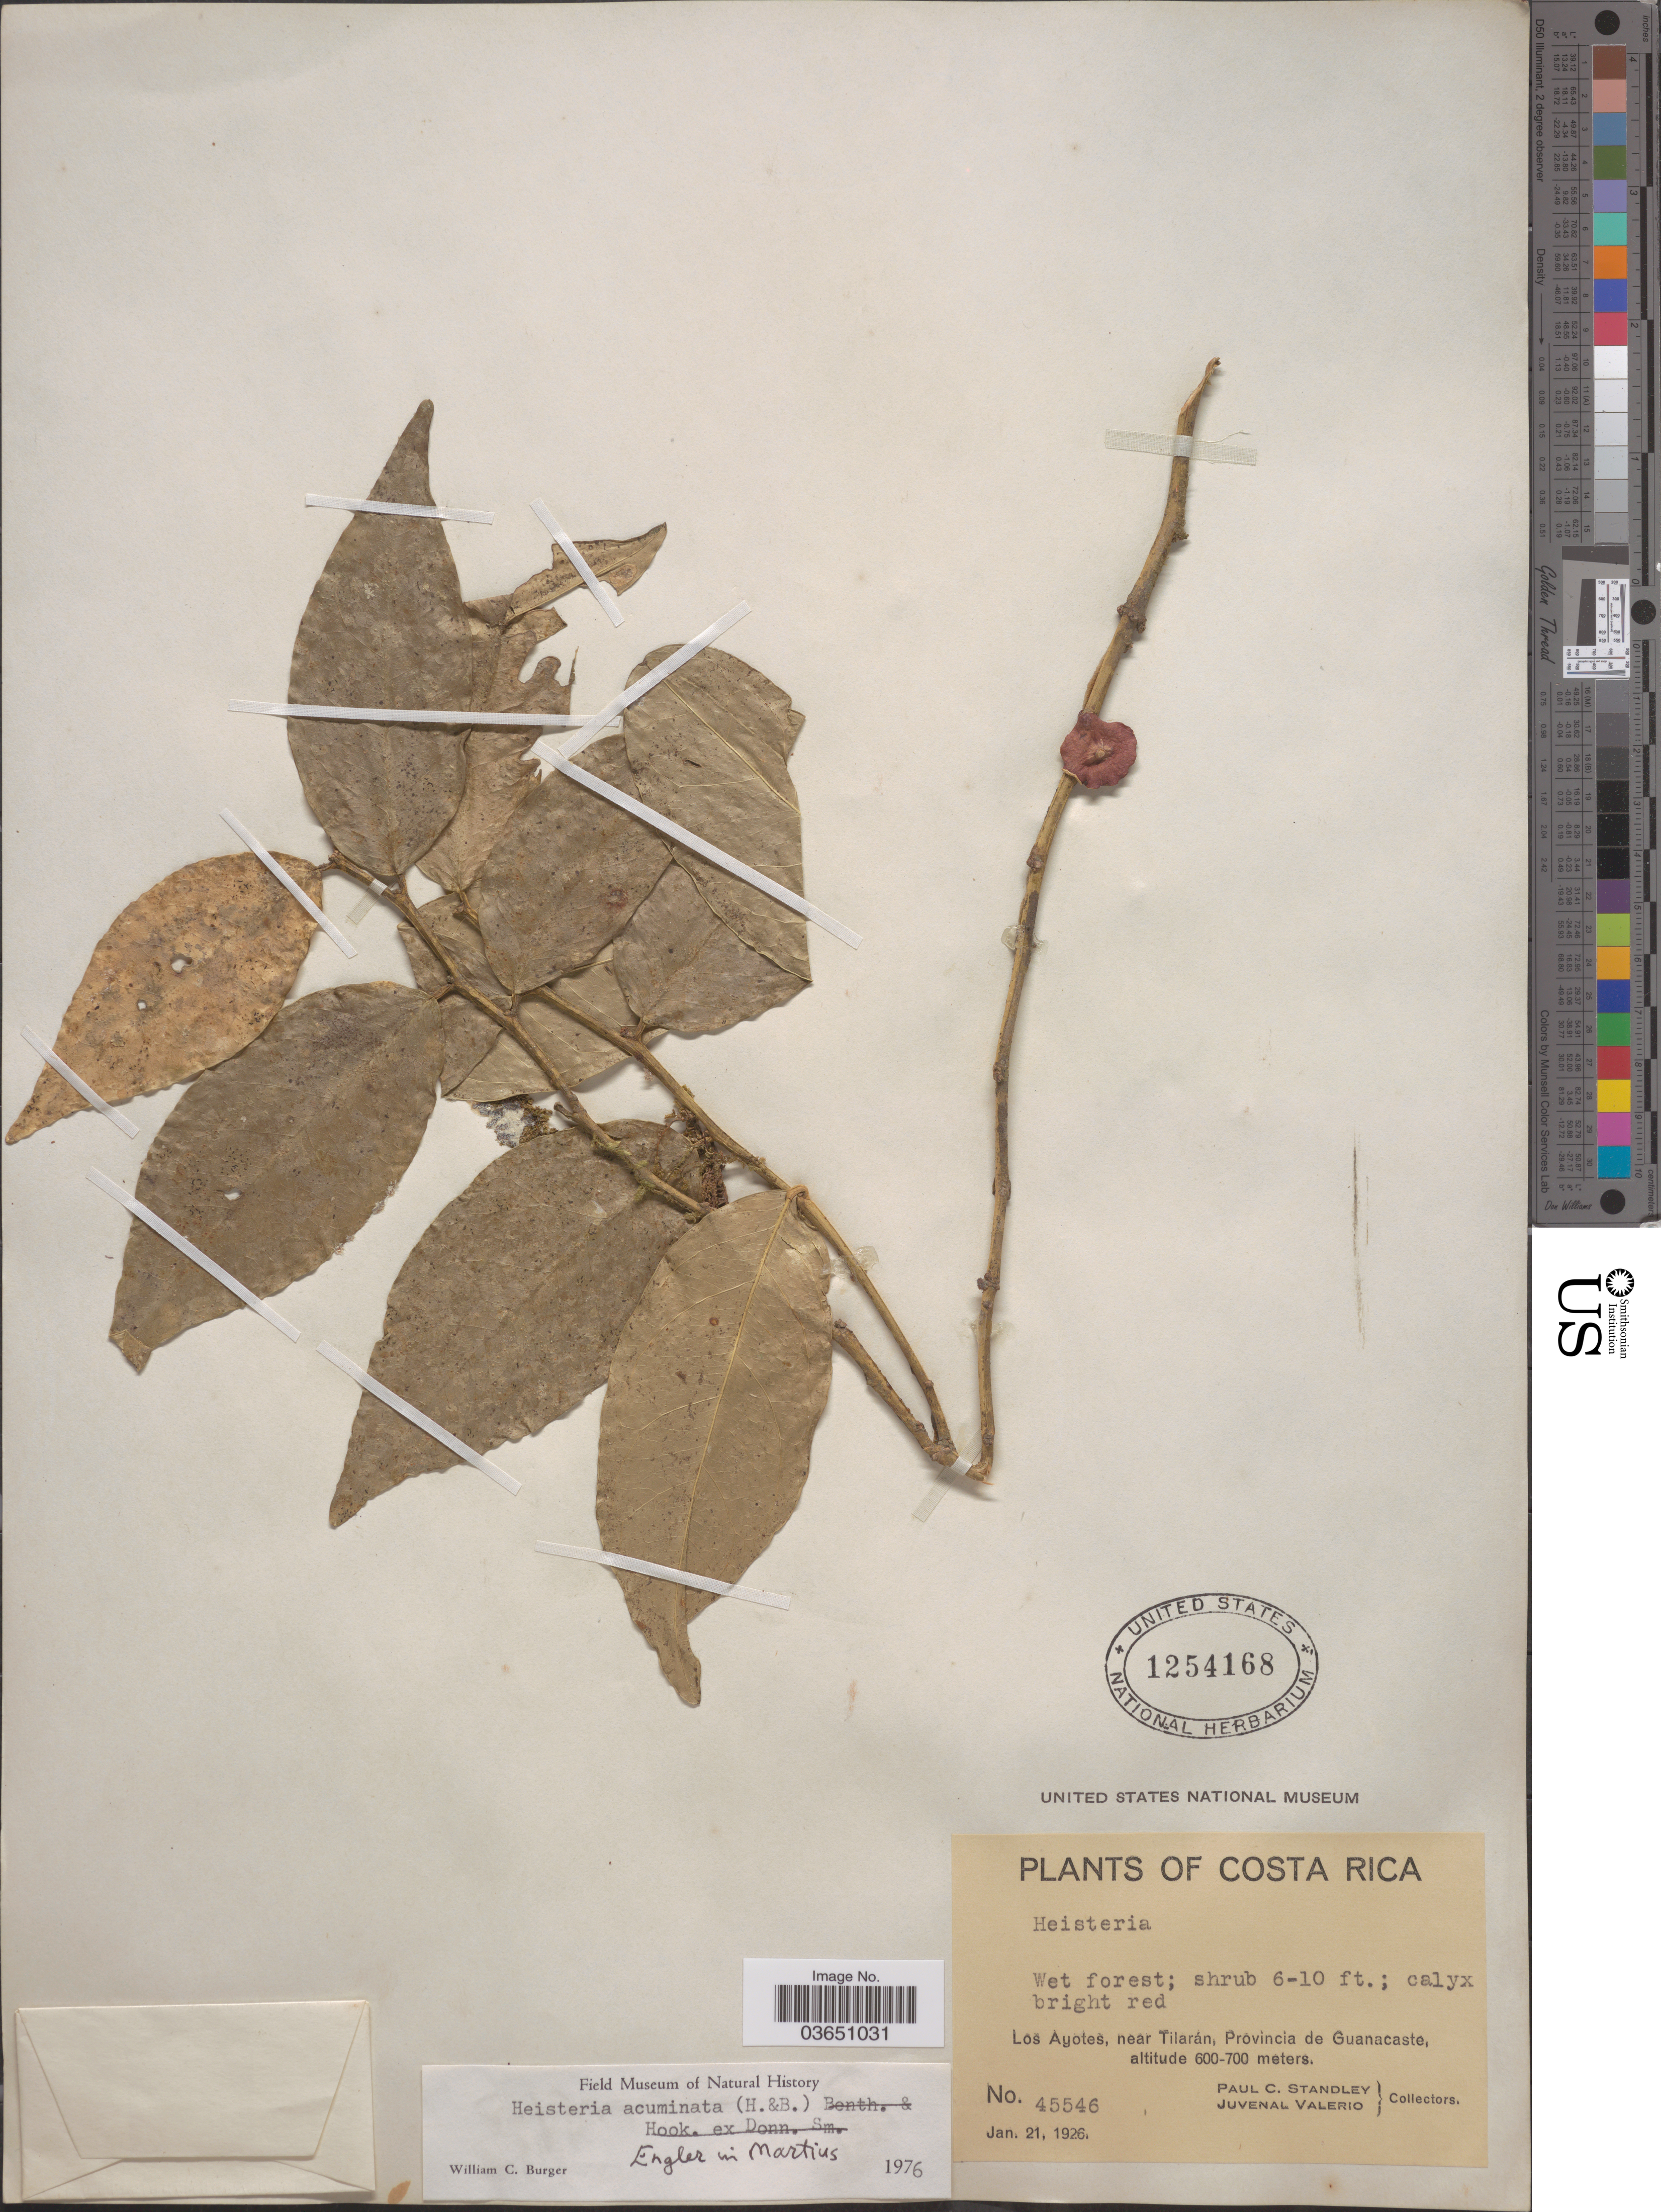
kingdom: Plantae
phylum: Tracheophyta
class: Magnoliopsida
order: Santalales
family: Erythropalaceae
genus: Heisteria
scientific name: Heisteria acuminata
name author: (Humb. & Bonpl.) Engl.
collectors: P. C. Standley & J. Valerio R.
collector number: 45546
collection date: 1926-01-21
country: Costa Rica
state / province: Guanacaste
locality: Los Ayotes, near Tilarán.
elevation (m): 600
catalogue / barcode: US 1254168